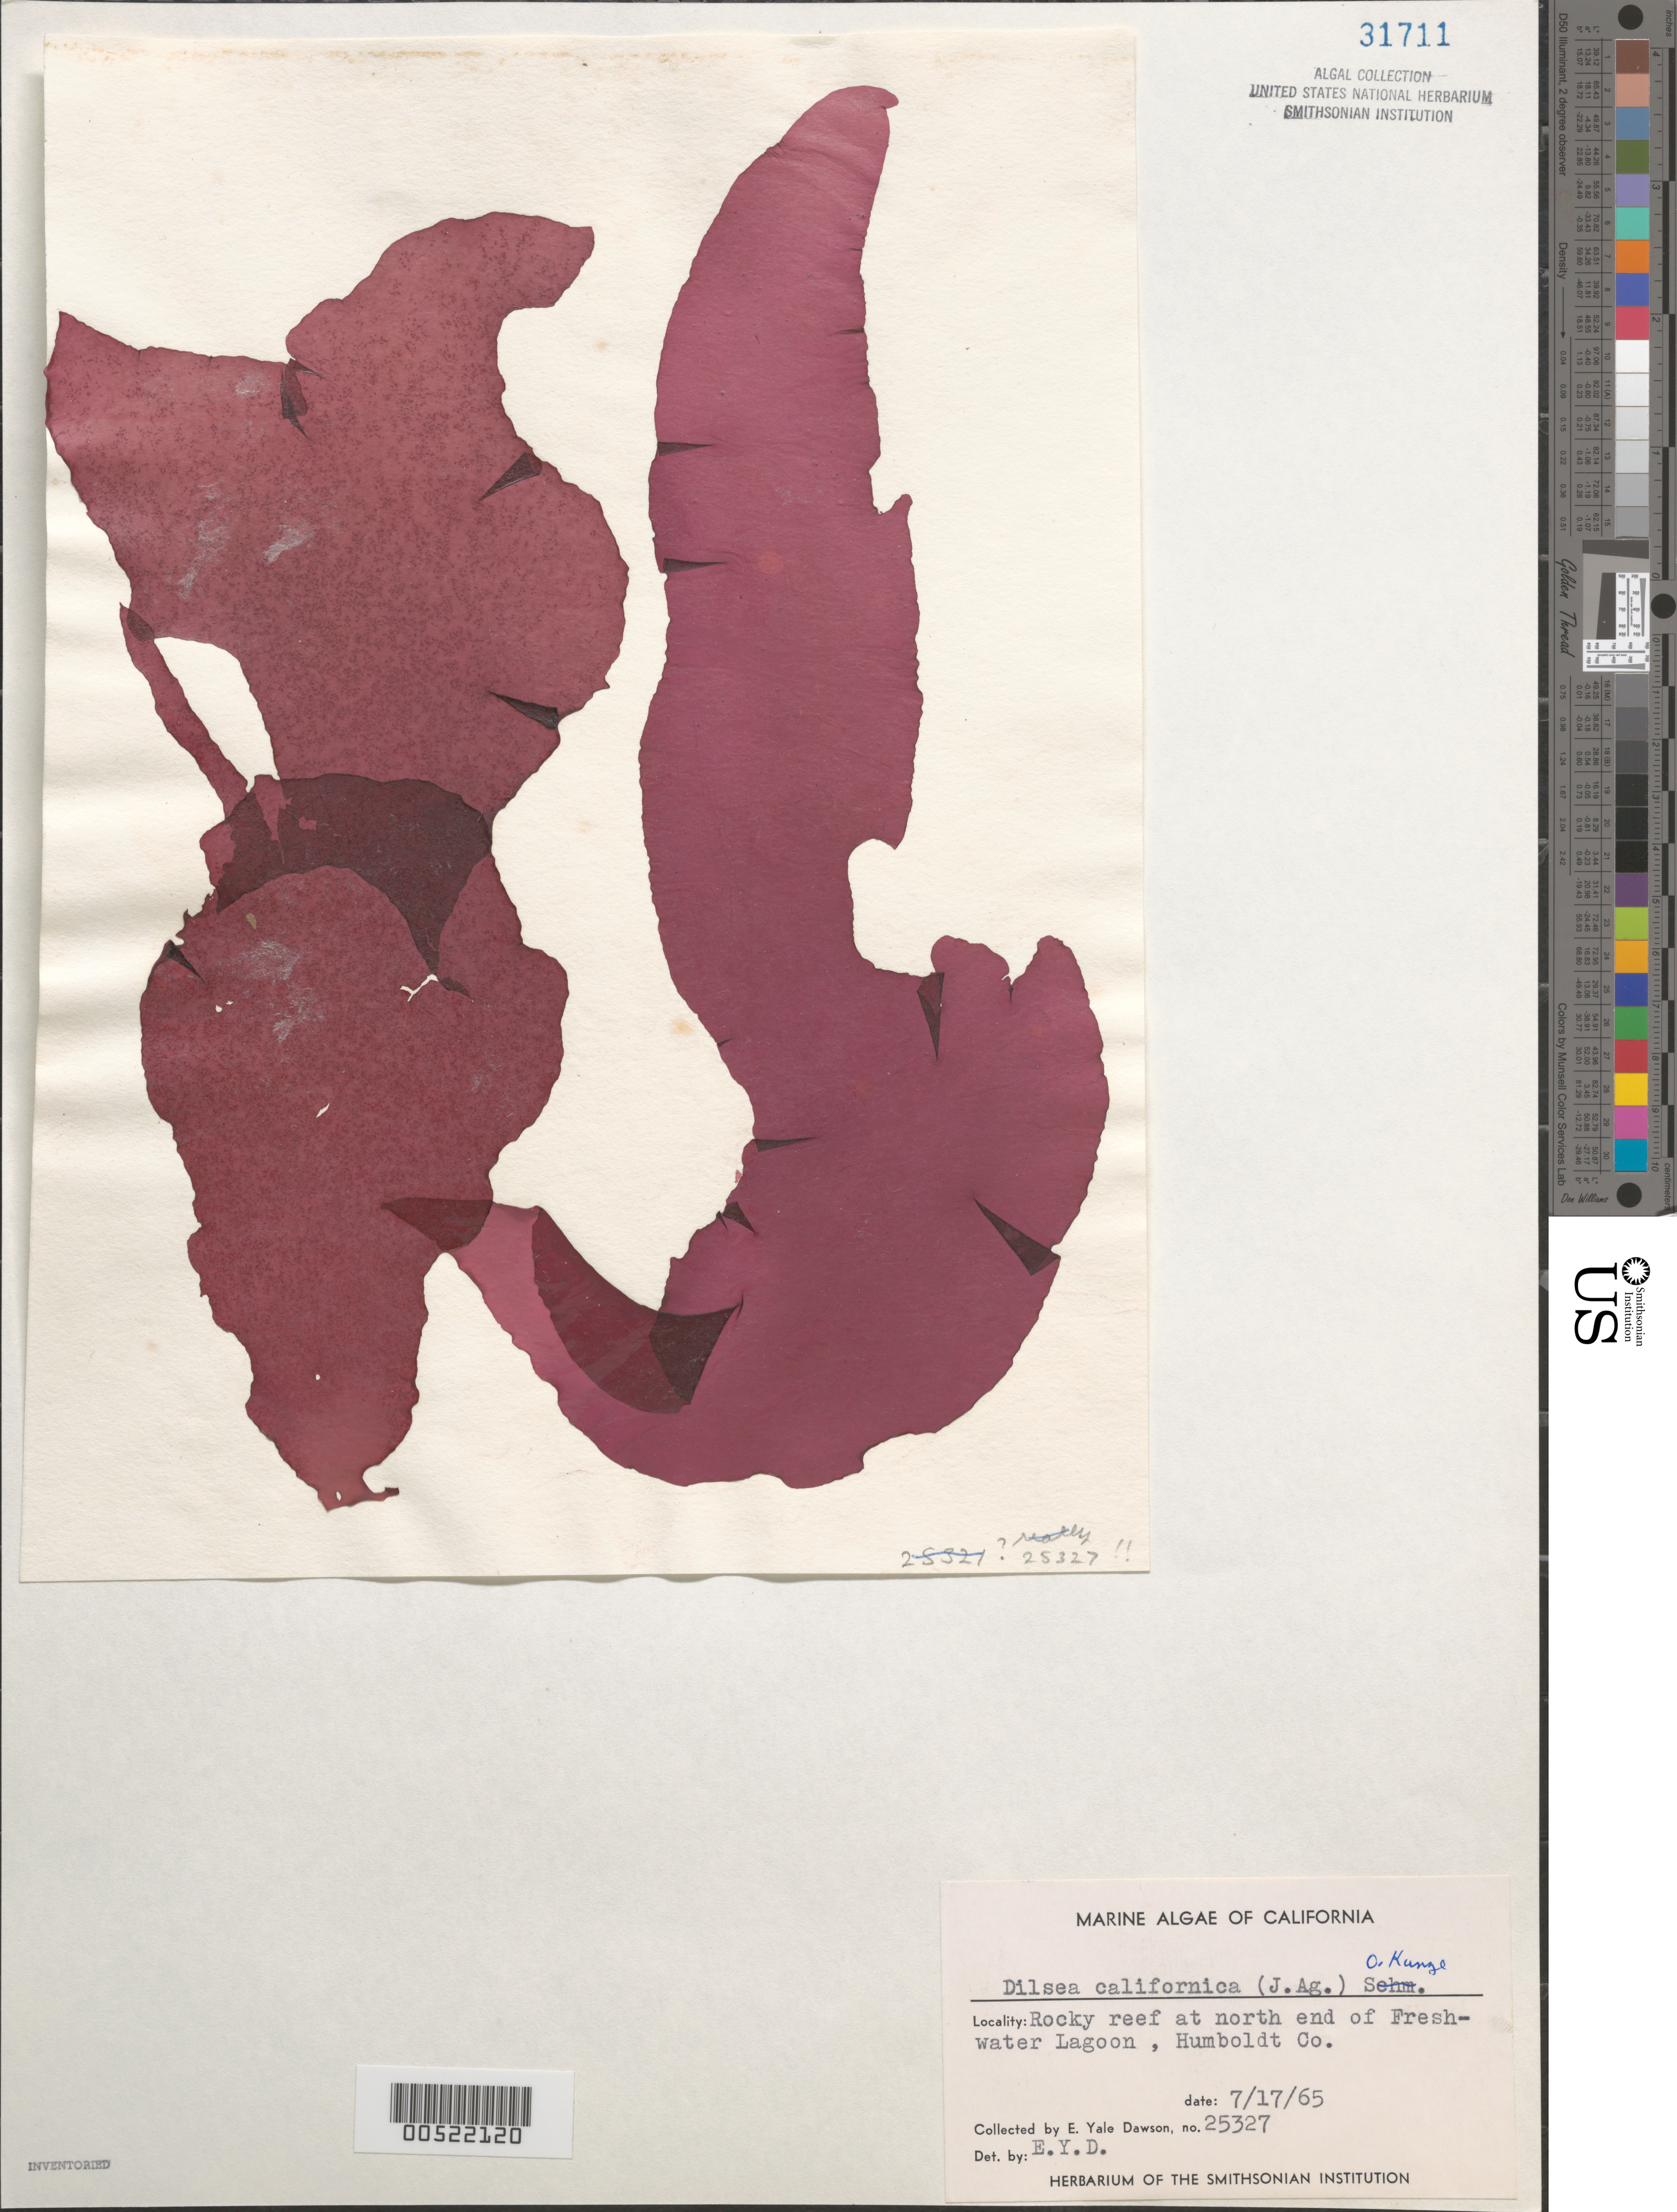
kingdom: Plantae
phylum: Rhodophyta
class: Florideophyceae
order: Gigartinales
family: Dumontiaceae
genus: Dilsea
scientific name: Dilsea californica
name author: (J. Agardh) Kuntze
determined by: Dawson, E. Y.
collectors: E. Y. Dawson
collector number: EYD 25327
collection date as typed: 17 Jul 1965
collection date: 1965-07-17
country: United States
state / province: California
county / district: Humboldt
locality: Freshwater Lagoon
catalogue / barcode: US 31711